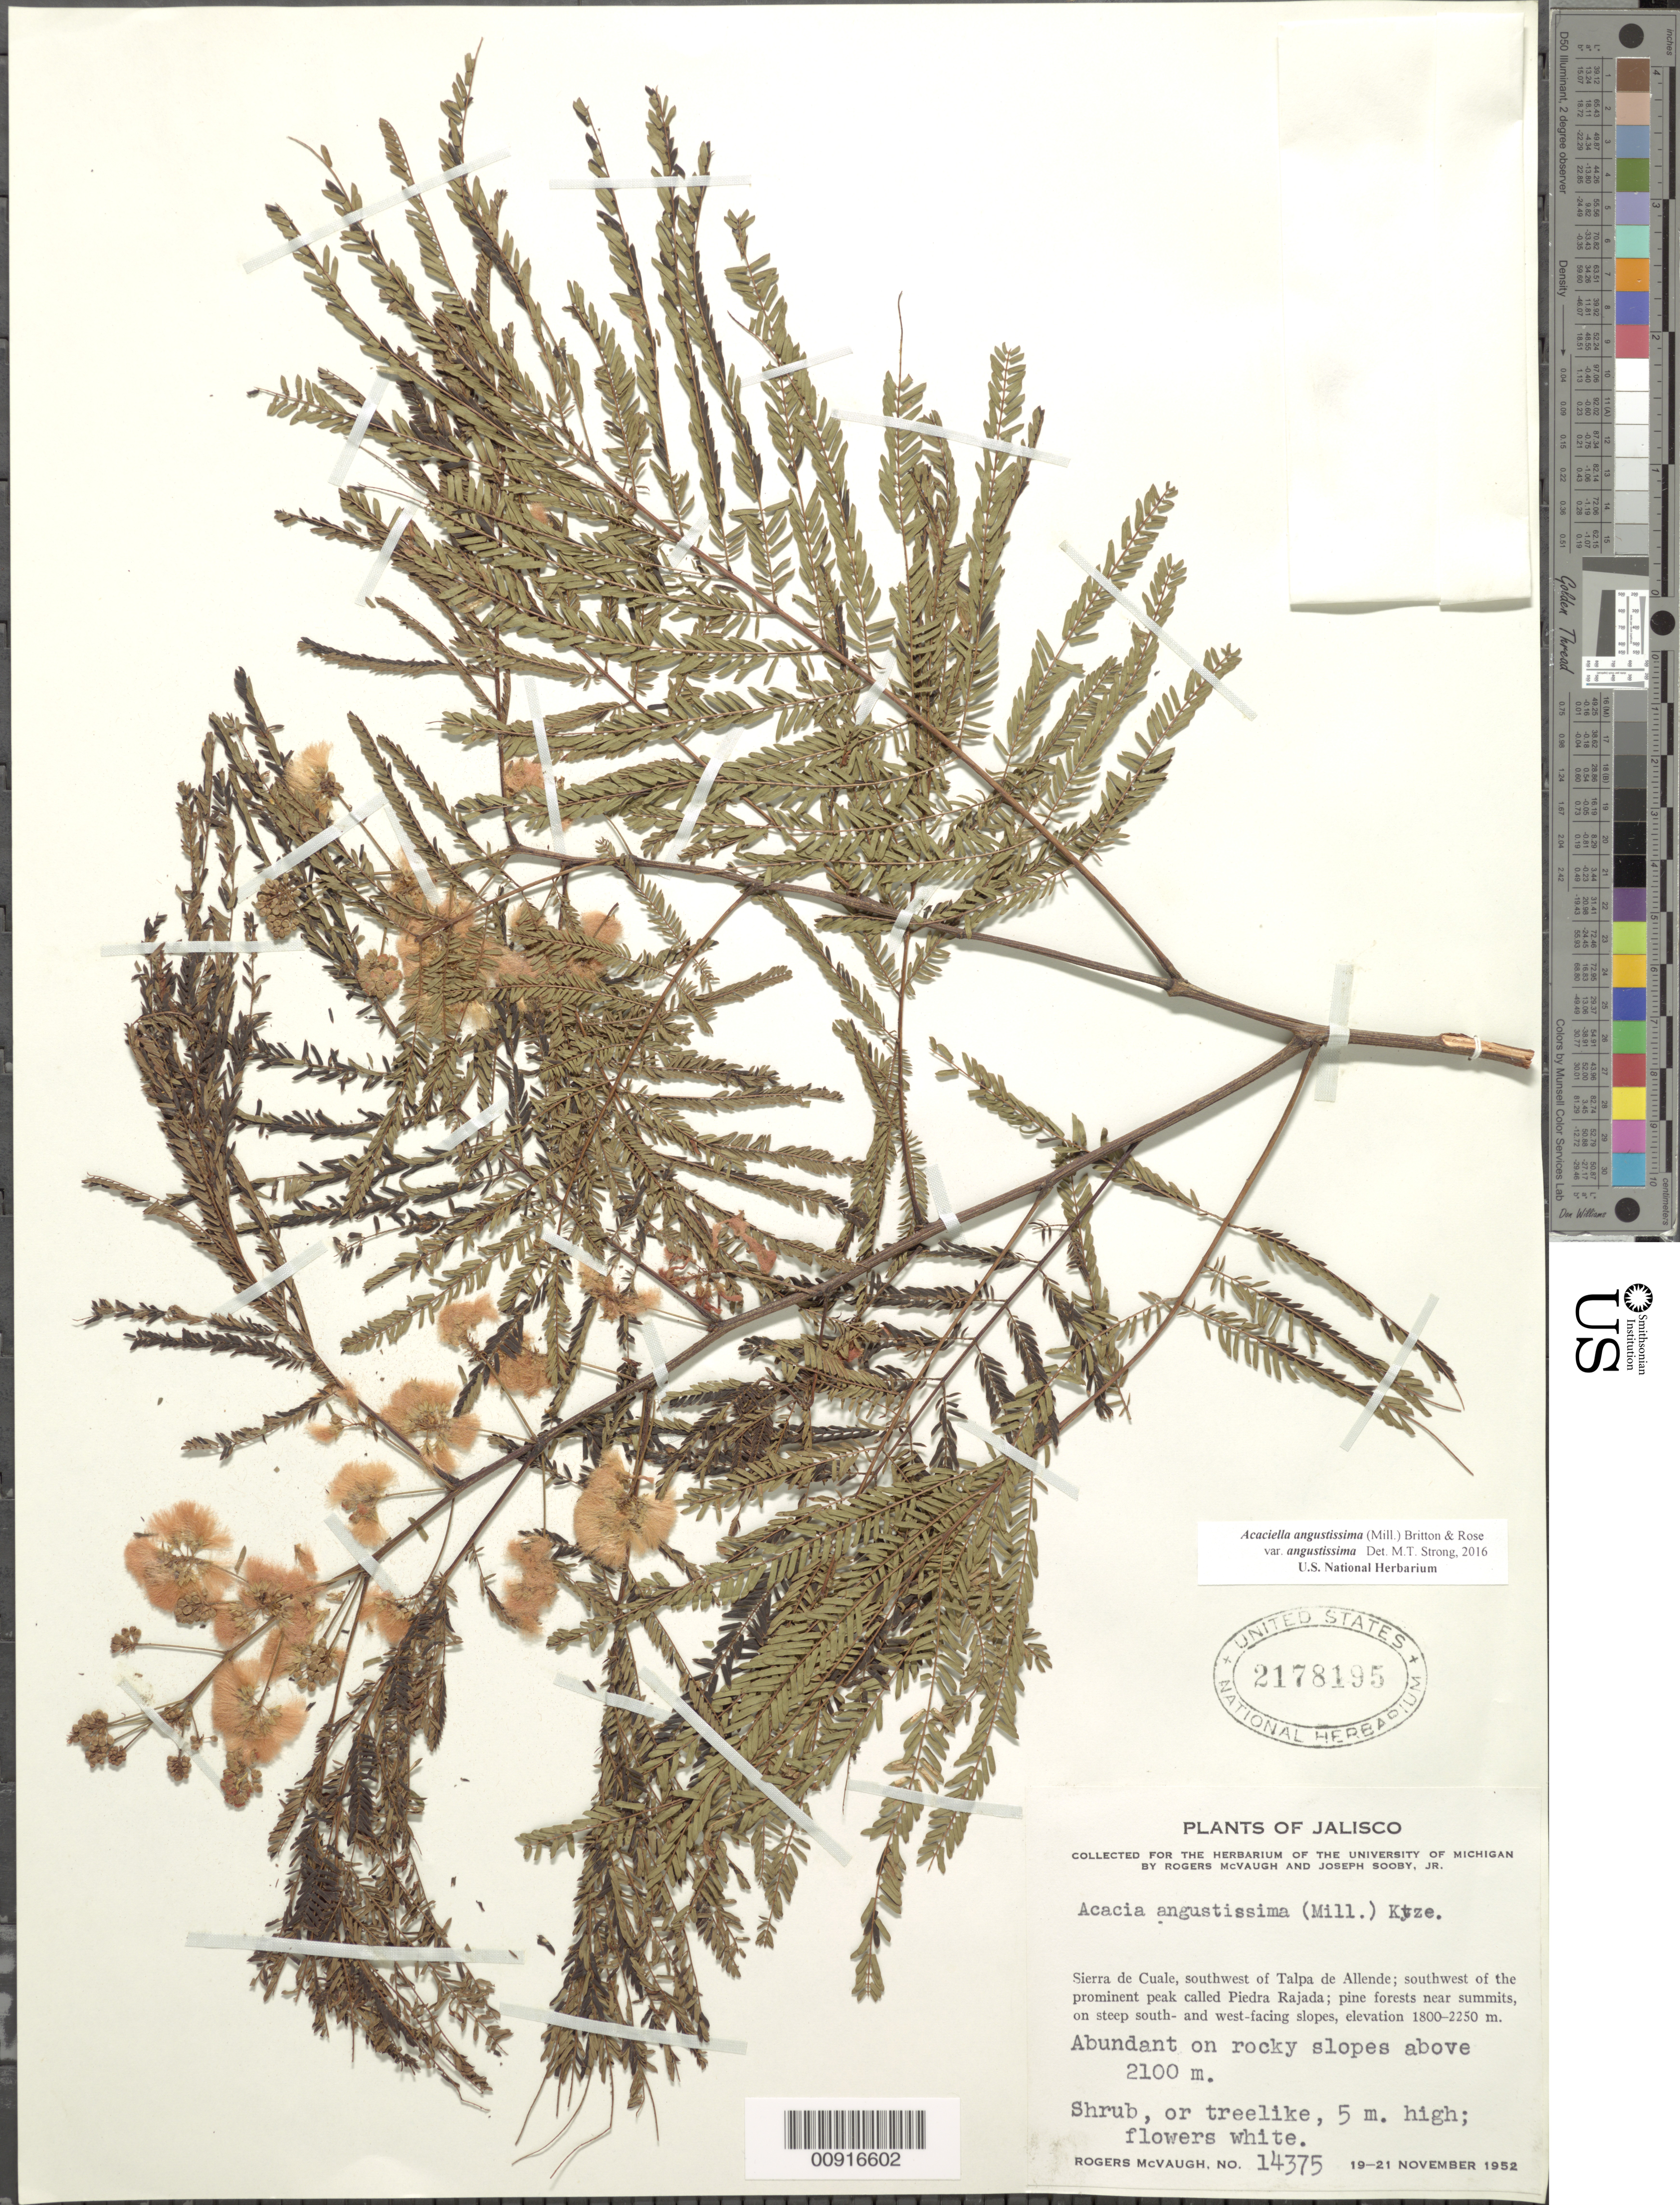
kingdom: Plantae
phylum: Tracheophyta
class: Magnoliopsida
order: Fabales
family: Fabaceae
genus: Acaciella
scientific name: Acaciella angustissima var. angustissima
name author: (Mill.) Britton & Rose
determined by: Strong, M. T., (US), Smithsonian Institution - National Museum of Natural History (UNITED STATES)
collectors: R. McVaugh & J. Sooby Jr.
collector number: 14375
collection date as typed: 19 Nov 1952 to 21 Nov 1952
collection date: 1952-11-19/1952-11-21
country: Mexico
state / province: Jalisco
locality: Sierra de Cuale, southwest of Talpa de Allende; southwest of the prominent peak called Piedra Rajada.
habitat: Abundant on rocky slopes above 2100 m. On Pine forests near summits, on steep south- and west -facing slopes.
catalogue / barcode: US 2178195